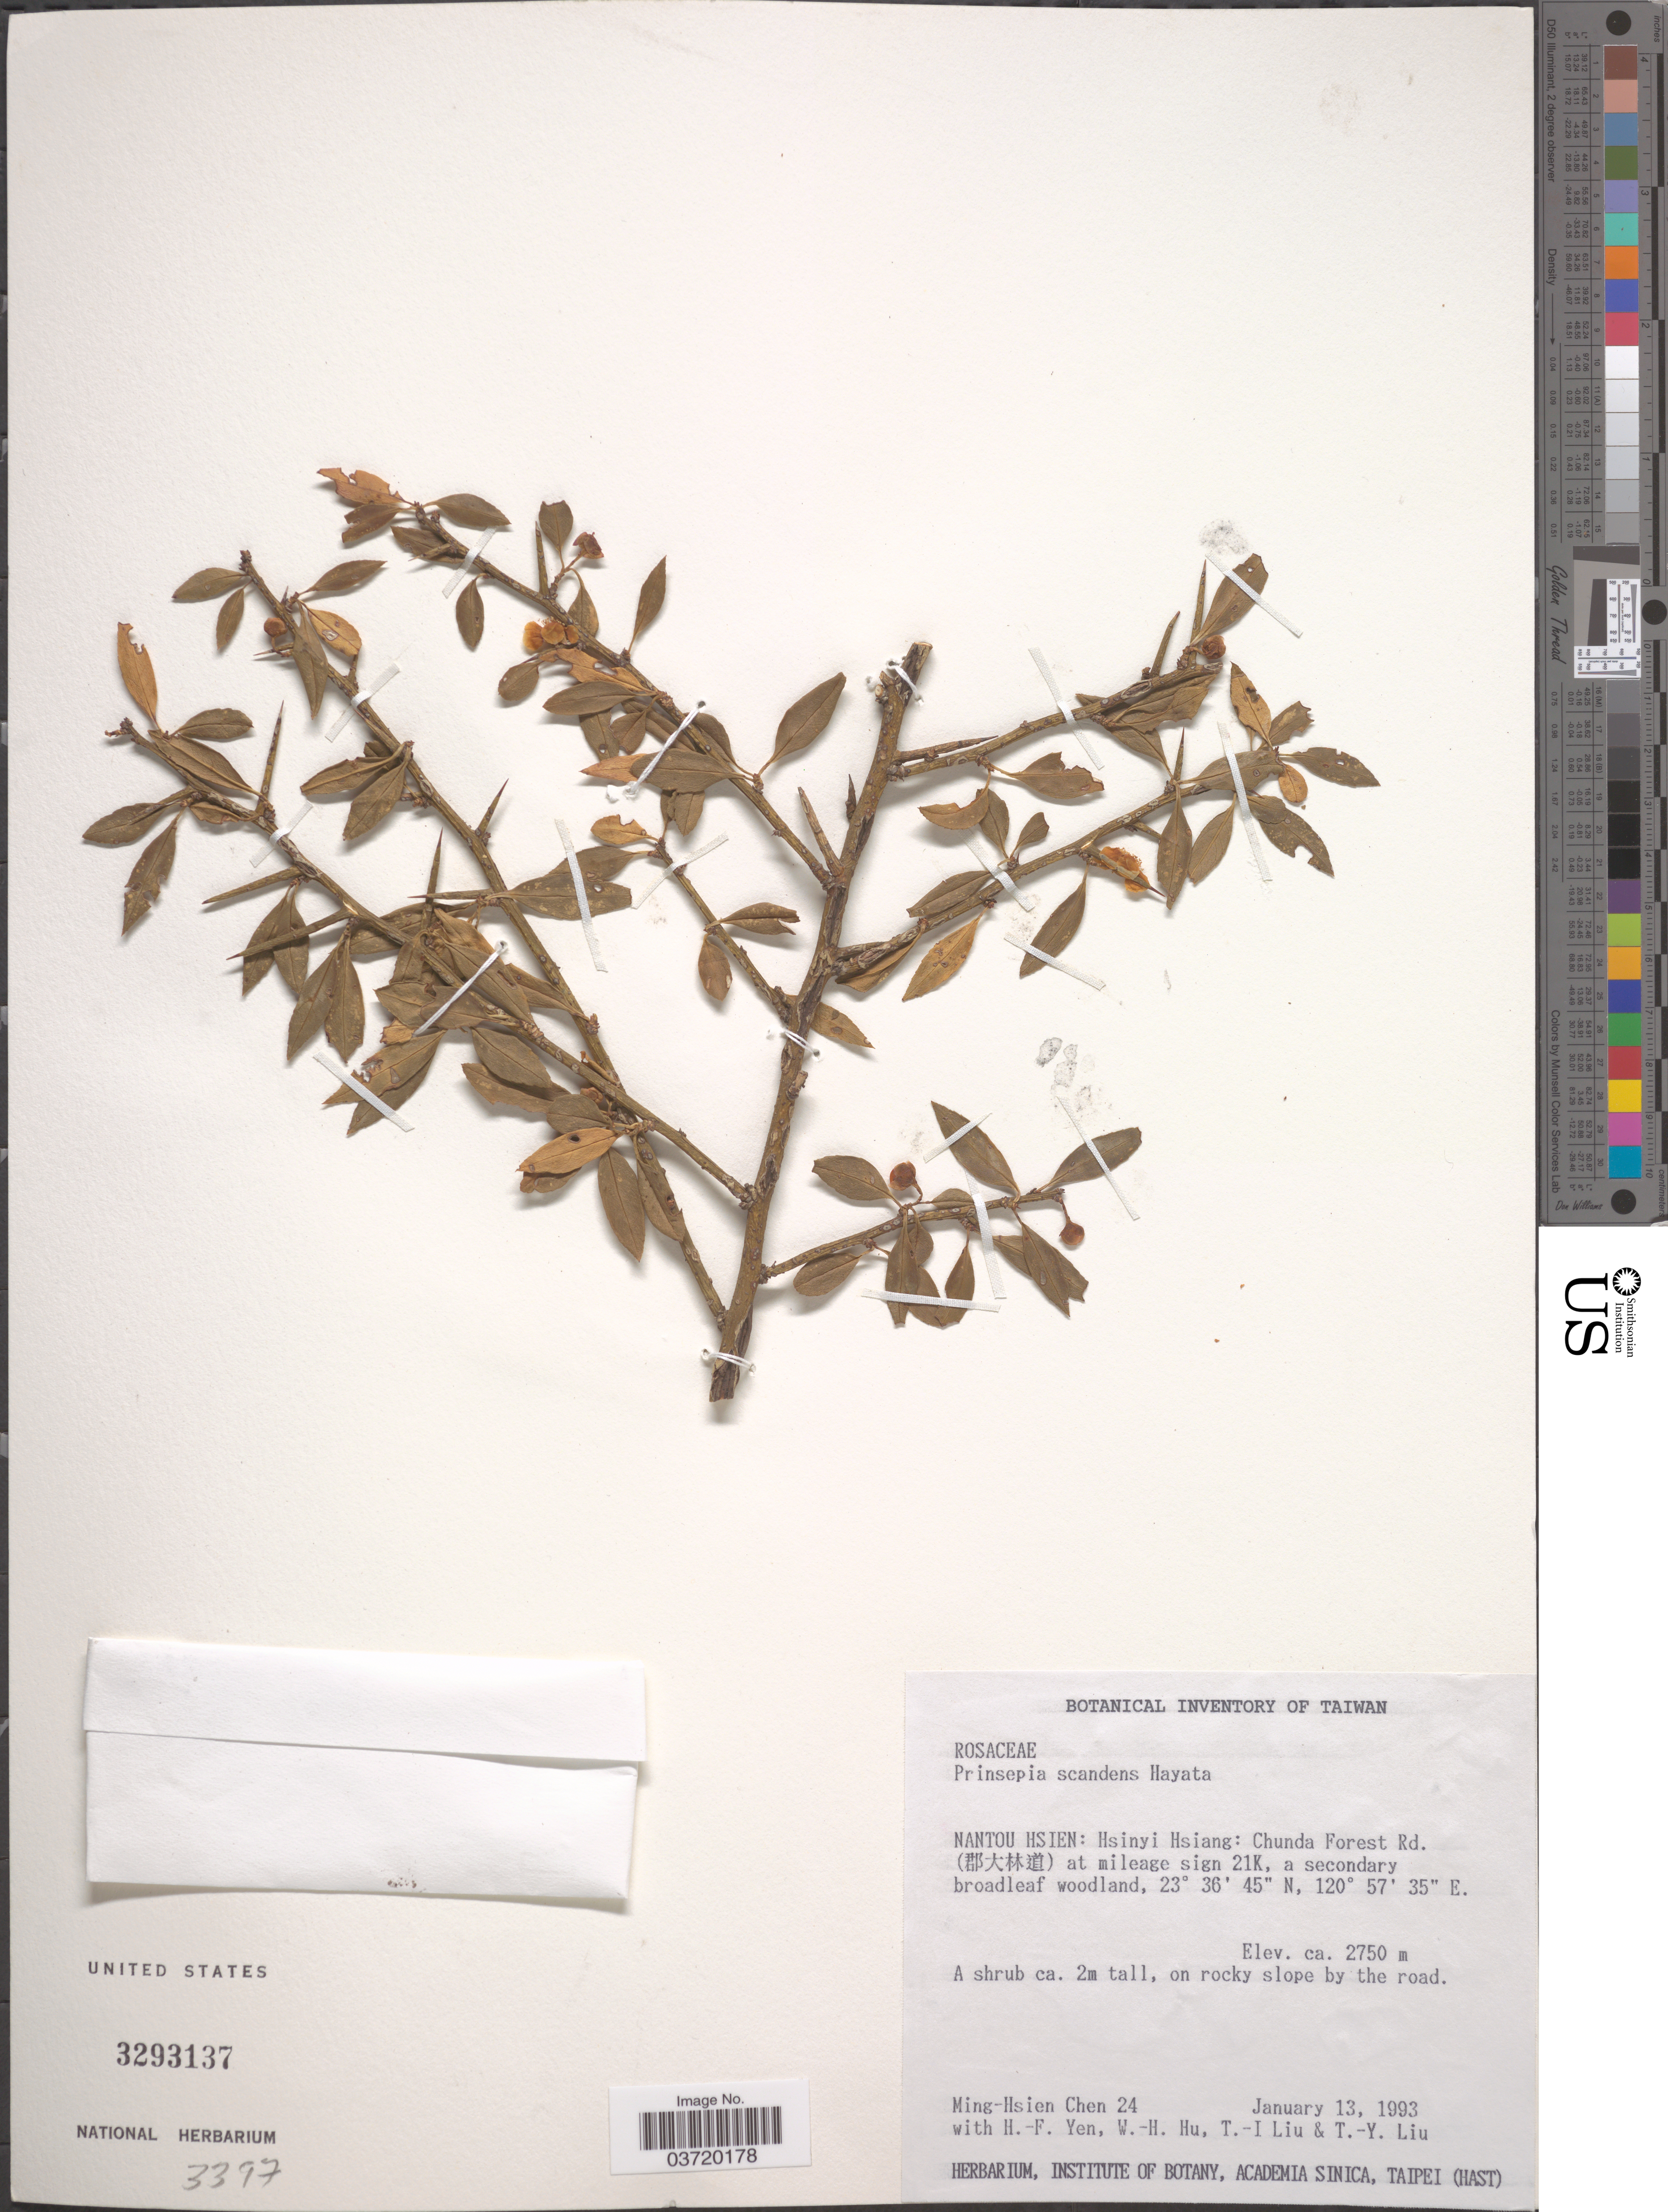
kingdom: Plantae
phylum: Tracheophyta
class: Magnoliopsida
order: Rosales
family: Rosaceae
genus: Prinsepia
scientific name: Prinsepia scandens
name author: Hayata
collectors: C. Ming-Hsien, H. Yen, W. H. Hu, T. I. Liu & T. Y. Liu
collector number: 24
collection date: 1993-01-13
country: Taiwan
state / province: Nantou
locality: Nantou Hsien: Hsinyi Hsiang: Chunda Forest Rd. (X) at mileage sign 21K, a secondary broadleaf woodland.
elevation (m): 2750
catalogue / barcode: US 3293137